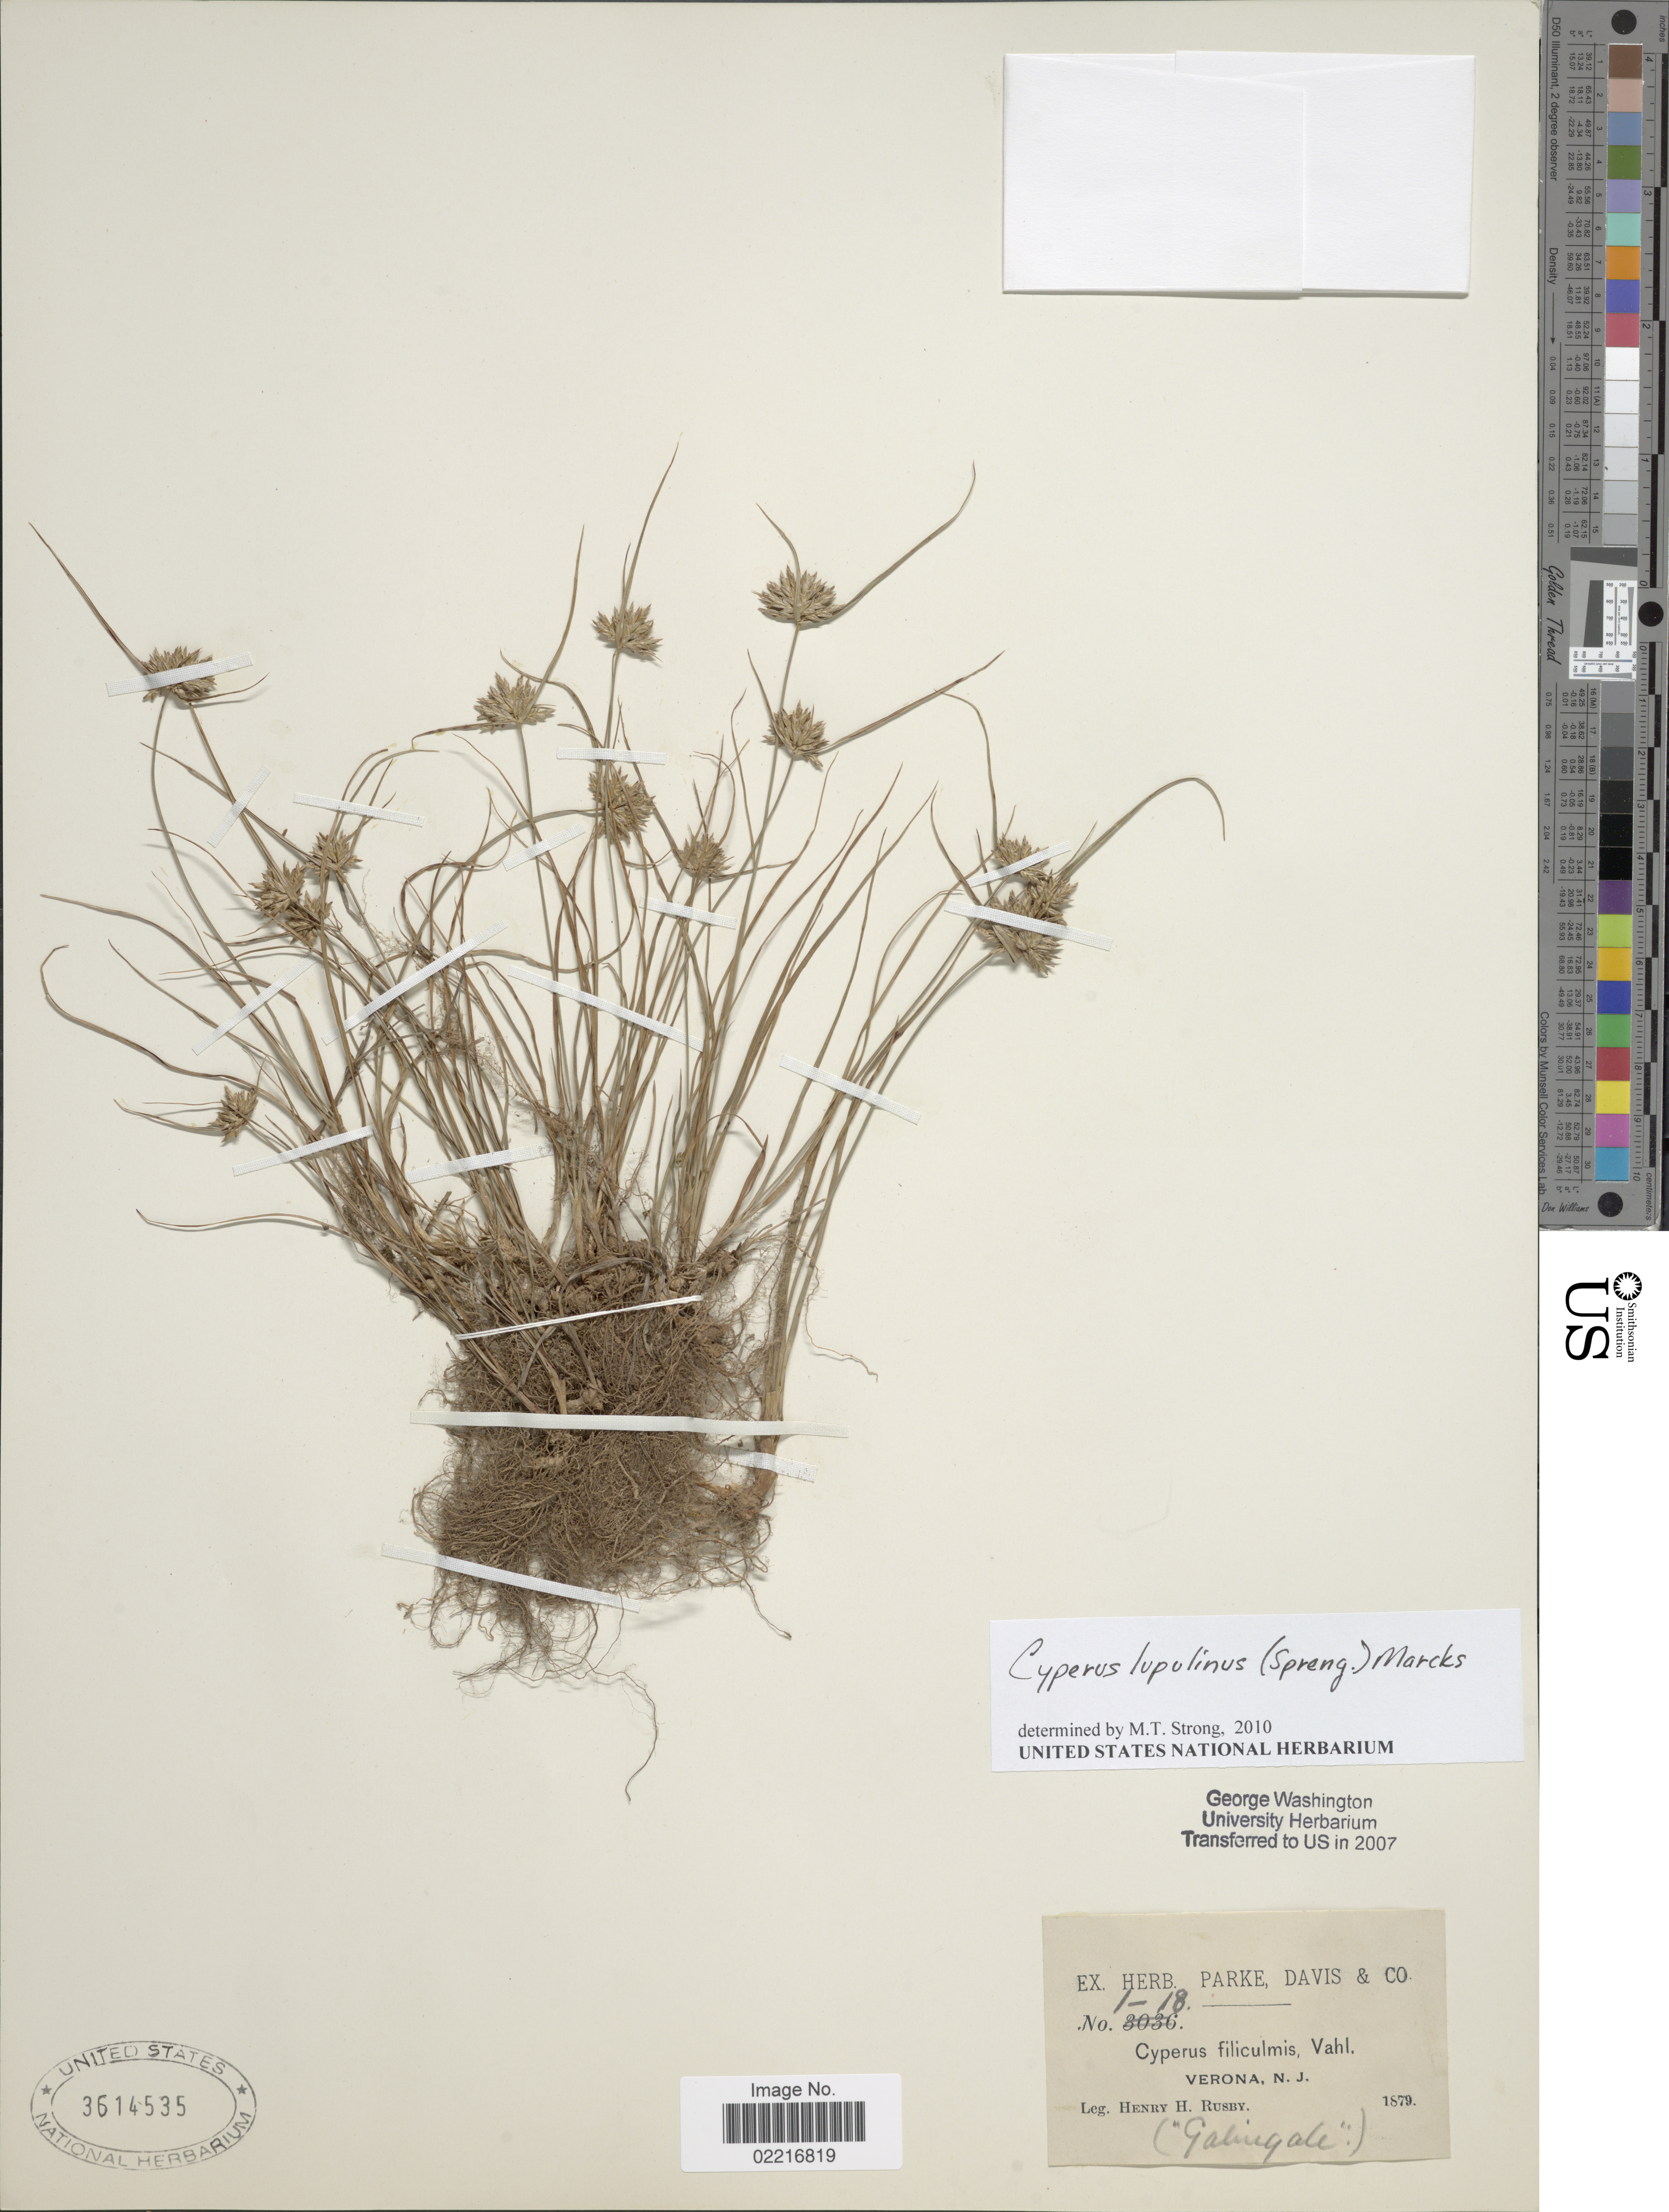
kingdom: Plantae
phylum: Tracheophyta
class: Liliopsida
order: Poales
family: Cyperaceae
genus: Cyperus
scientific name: Cyperus lupulinus subsp. lupulinus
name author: (Spreng.) Marcks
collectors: H. H. Rusby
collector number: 1-18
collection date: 1879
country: United States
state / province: New Jersey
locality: Verona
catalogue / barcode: US 3614535